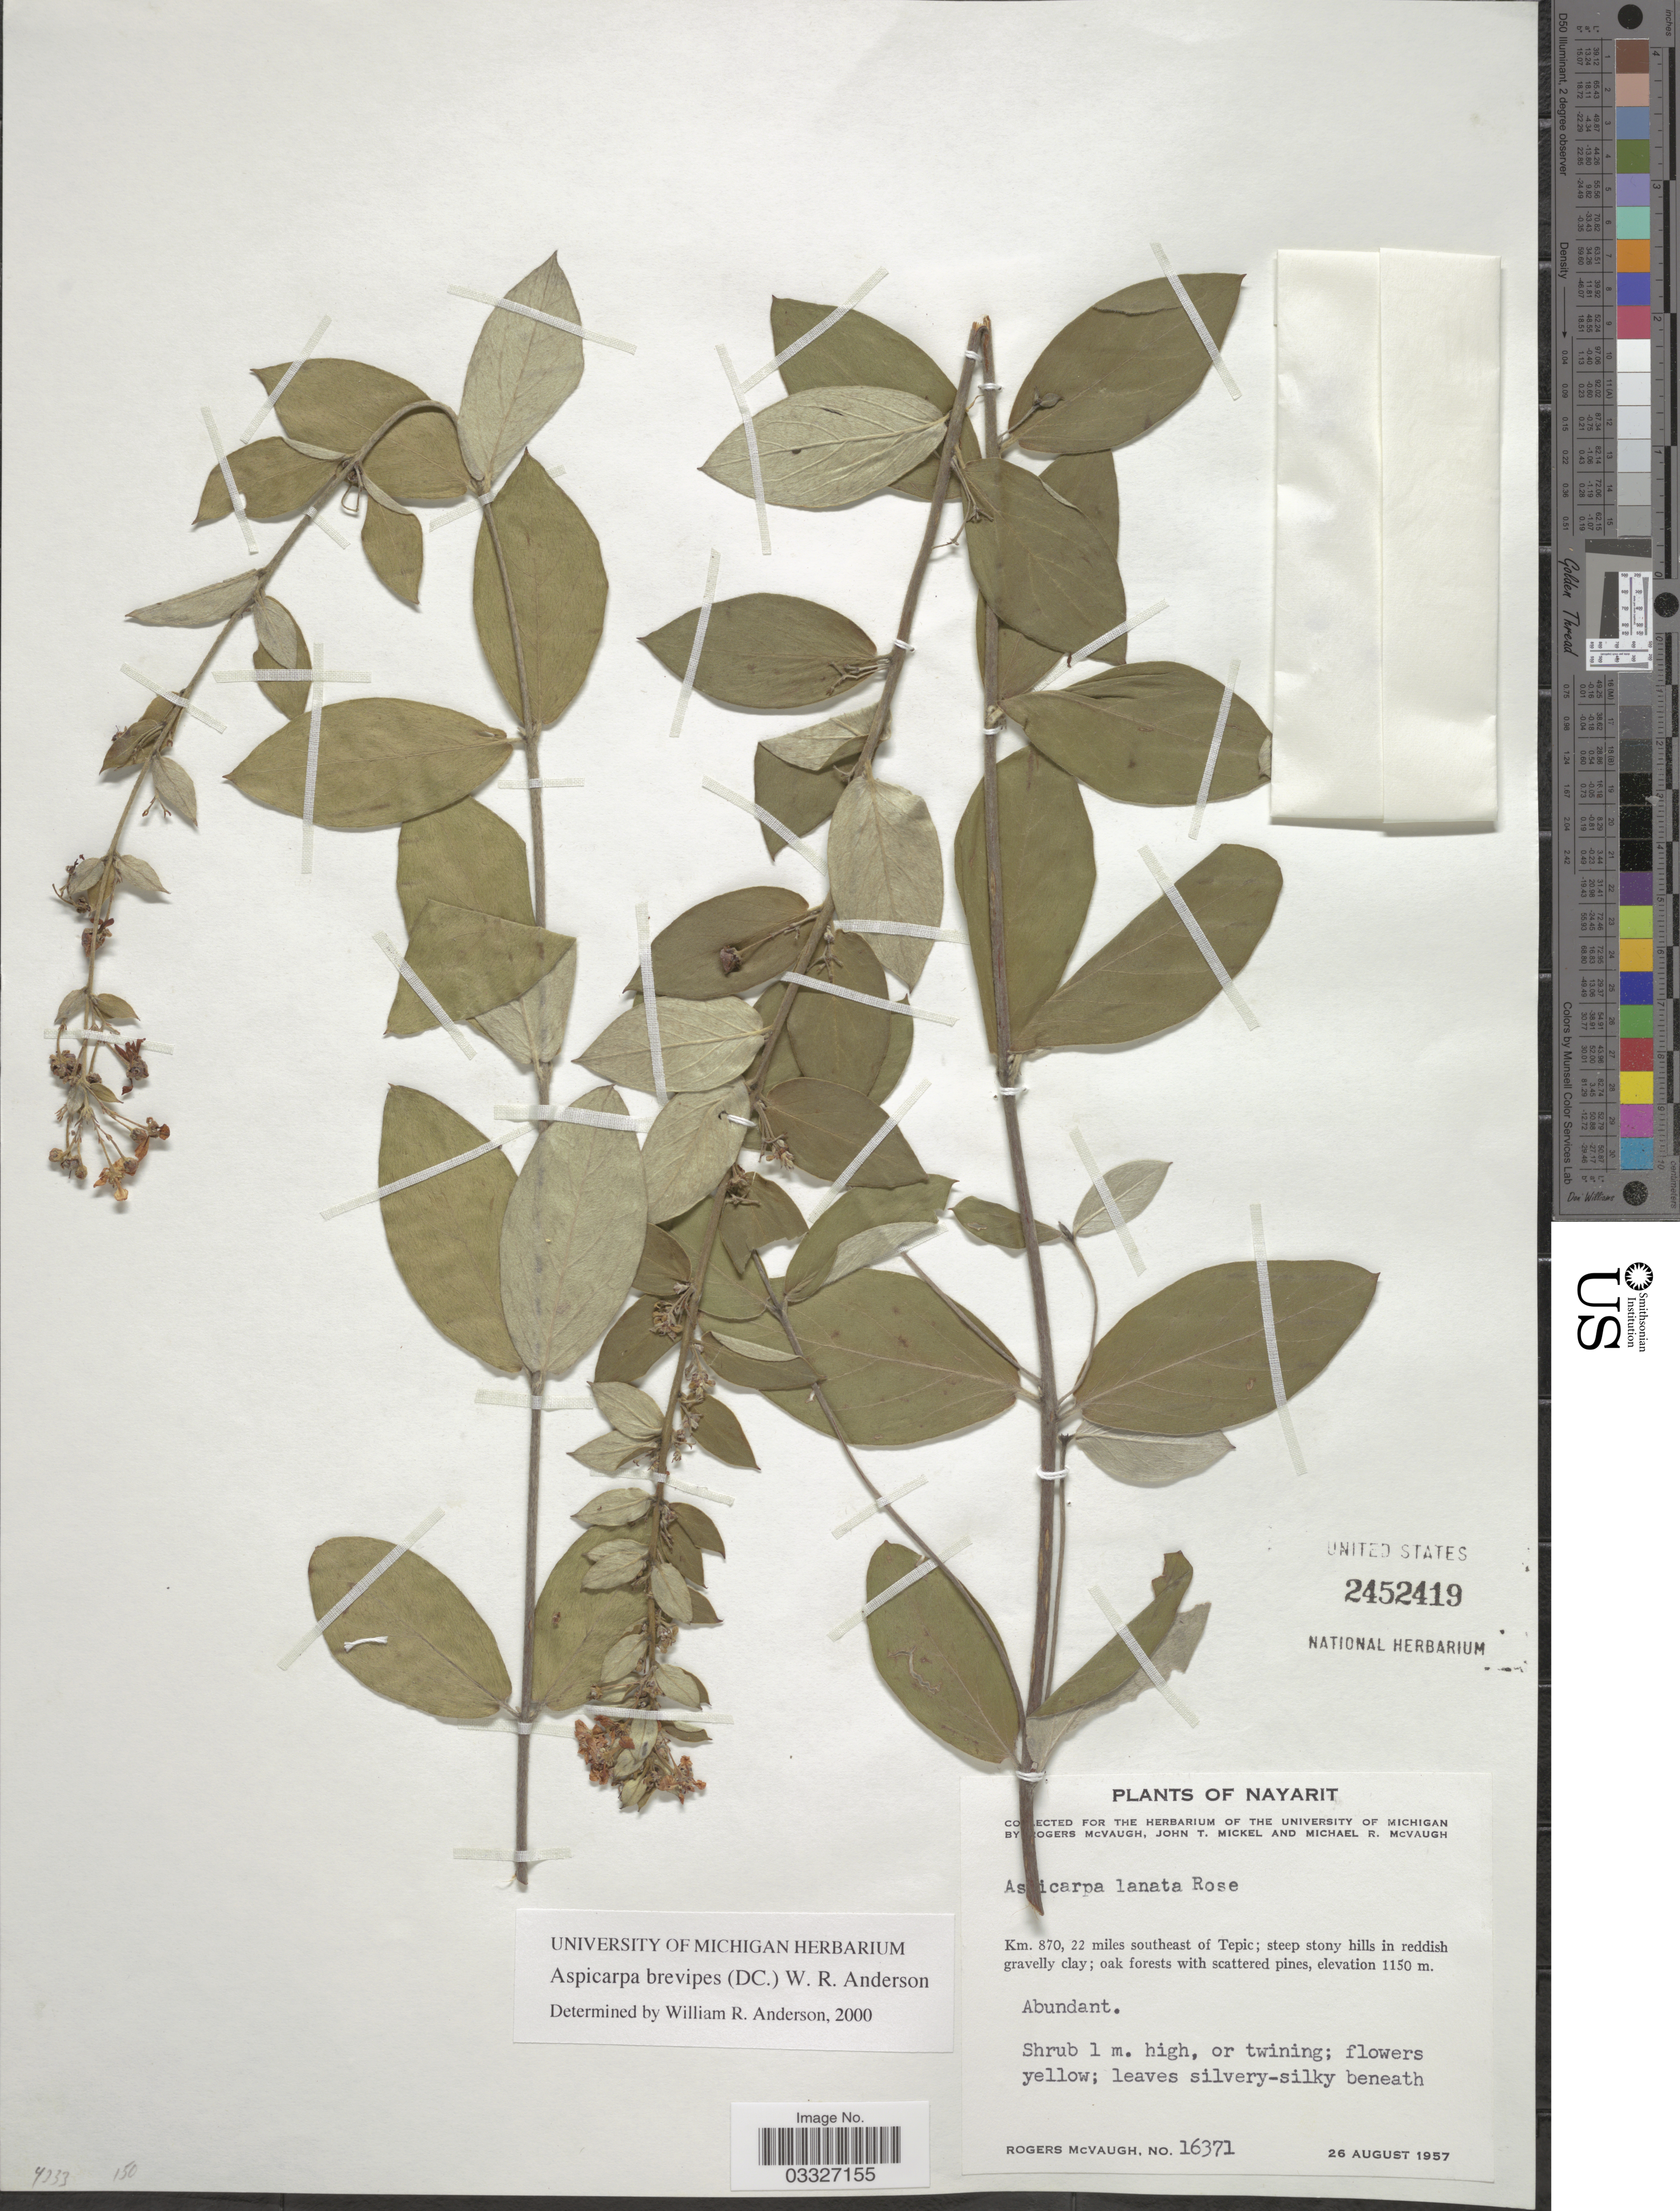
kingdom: Plantae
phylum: Tracheophyta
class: Magnoliopsida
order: Malpighiales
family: Malpighiaceae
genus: Aspicarpa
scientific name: Aspicarpa brevipes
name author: (DC.) W.R. Anderson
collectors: R. McVaugh, J. T. Mickel & M. R. McVaugh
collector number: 16371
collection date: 1957-08-26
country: Mexico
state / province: Nayarit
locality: Km. 870, 22 miles southeast of Tepic.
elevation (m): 1150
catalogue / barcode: US 2452419